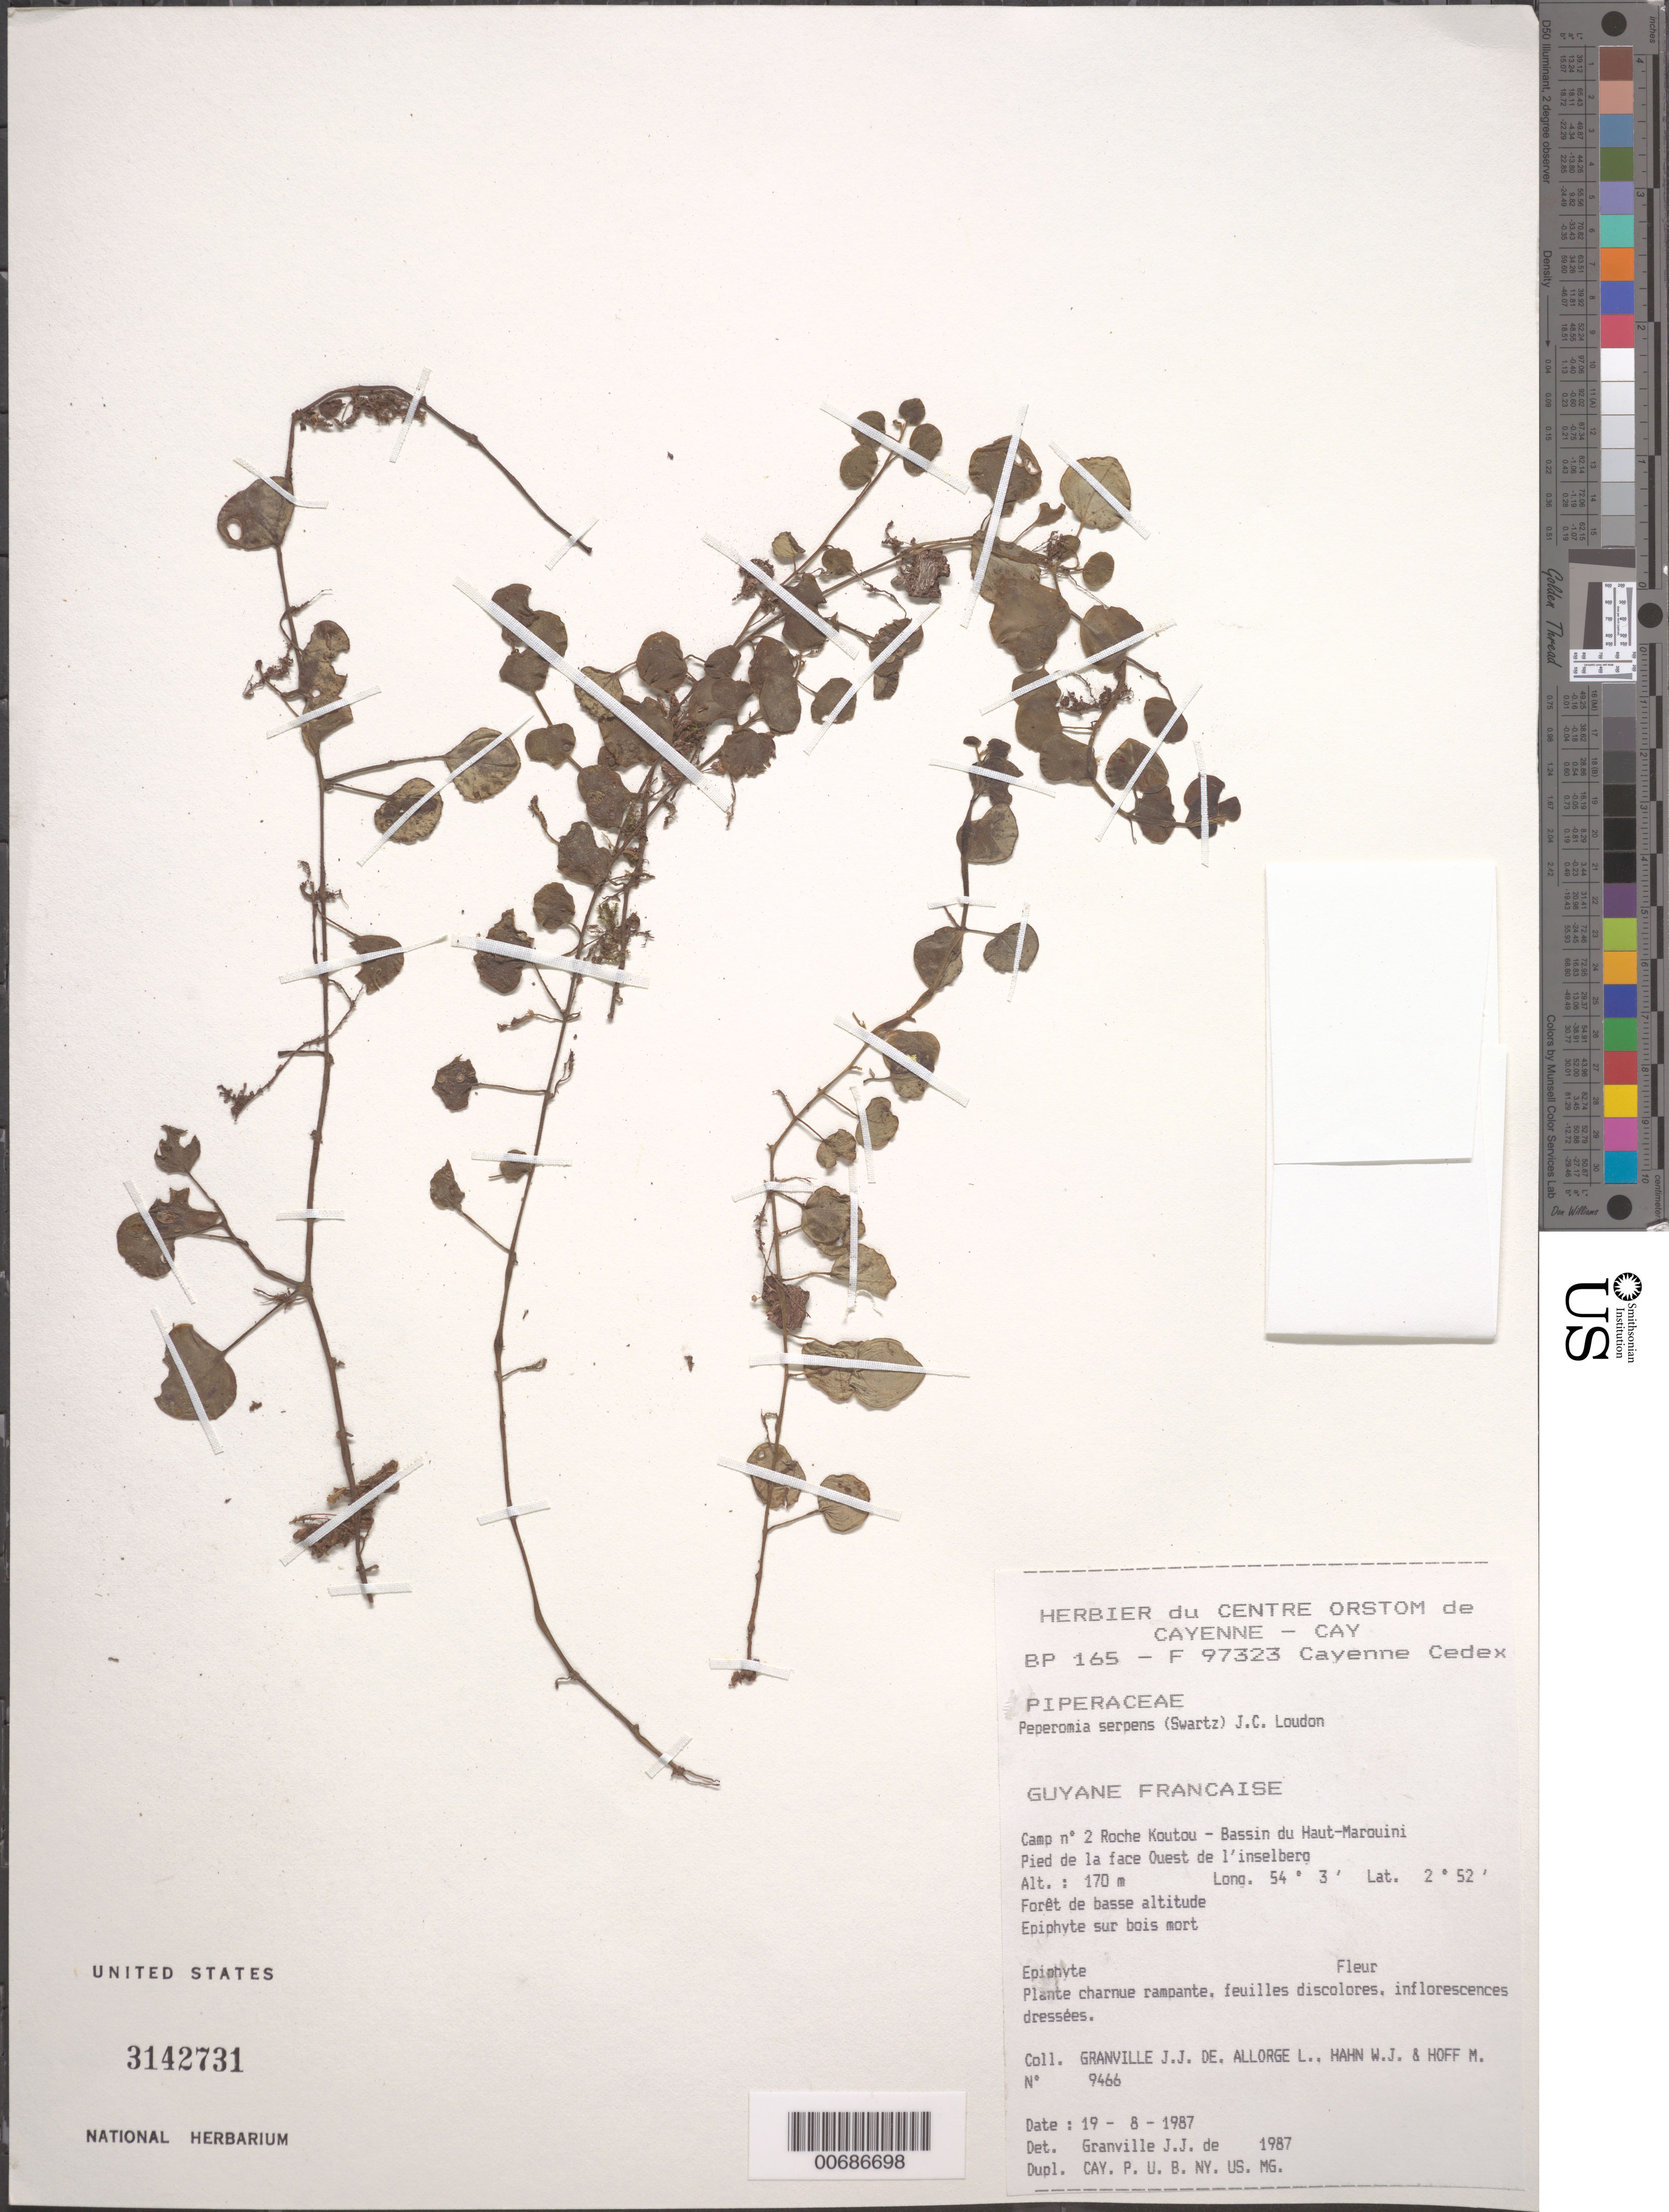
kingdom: Plantae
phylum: Tracheophyta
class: Magnoliopsida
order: Piperales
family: Piperaceae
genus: Peperomia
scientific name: Peperomia serpens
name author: (Sw.) Loudon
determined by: Granville, J. J. de, (CAY), Institut de Recherche pour le Developpement (IRD) (FRENCH GUIANA)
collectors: J.-J. de Granville, L. Allorge, W. J. Hahn & M. Hoff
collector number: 9466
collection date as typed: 19-Aug-87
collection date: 1987-08-19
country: French Guiana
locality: Roche Koutou, Bassin du Haut-Marouini, Camp # 2, pied de la face Ouest de l'inselberg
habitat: Forêt de basse altitude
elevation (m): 170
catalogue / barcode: US 3142731